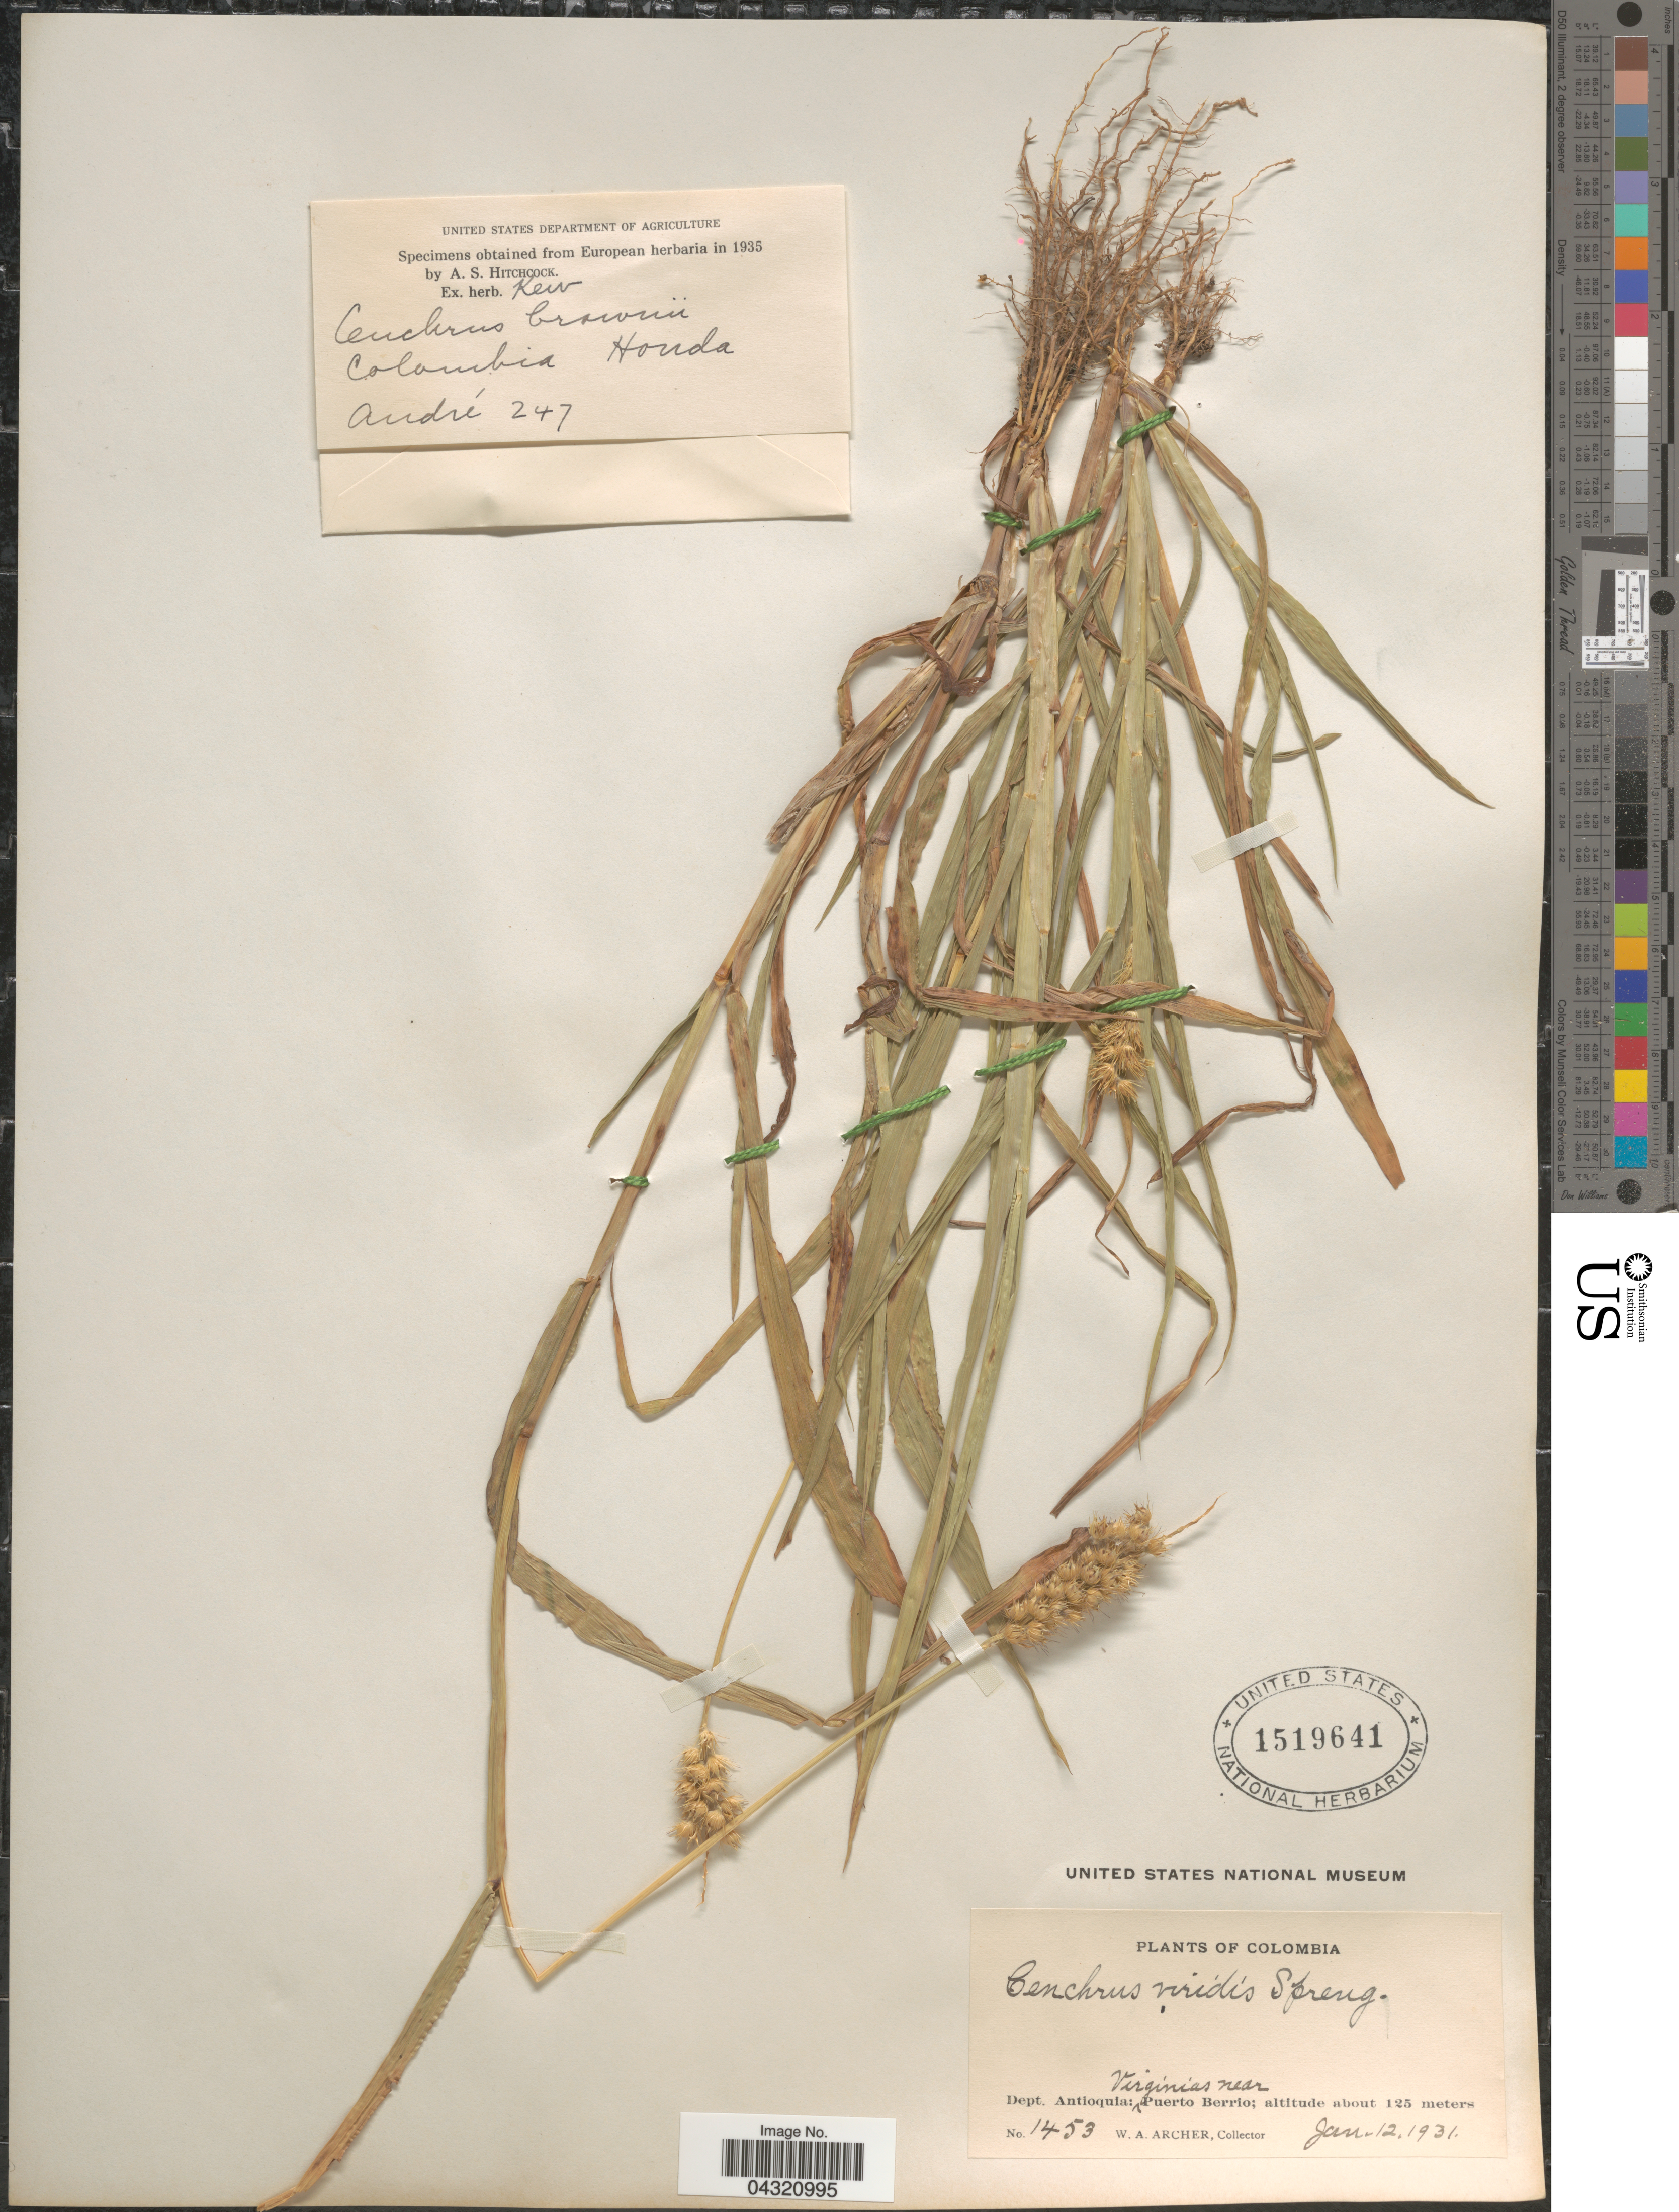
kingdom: Plantae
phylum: Tracheophyta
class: Liliopsida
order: Poales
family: Poaceae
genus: Cenchrus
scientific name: Cenchrus brownii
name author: Roem. & Schult.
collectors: W. Archer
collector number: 1453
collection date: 1931-01-12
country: Colombia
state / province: Antioquia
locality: Dept. Antioquia: Virginias near Puerto Berrio.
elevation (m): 125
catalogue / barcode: US 1519641